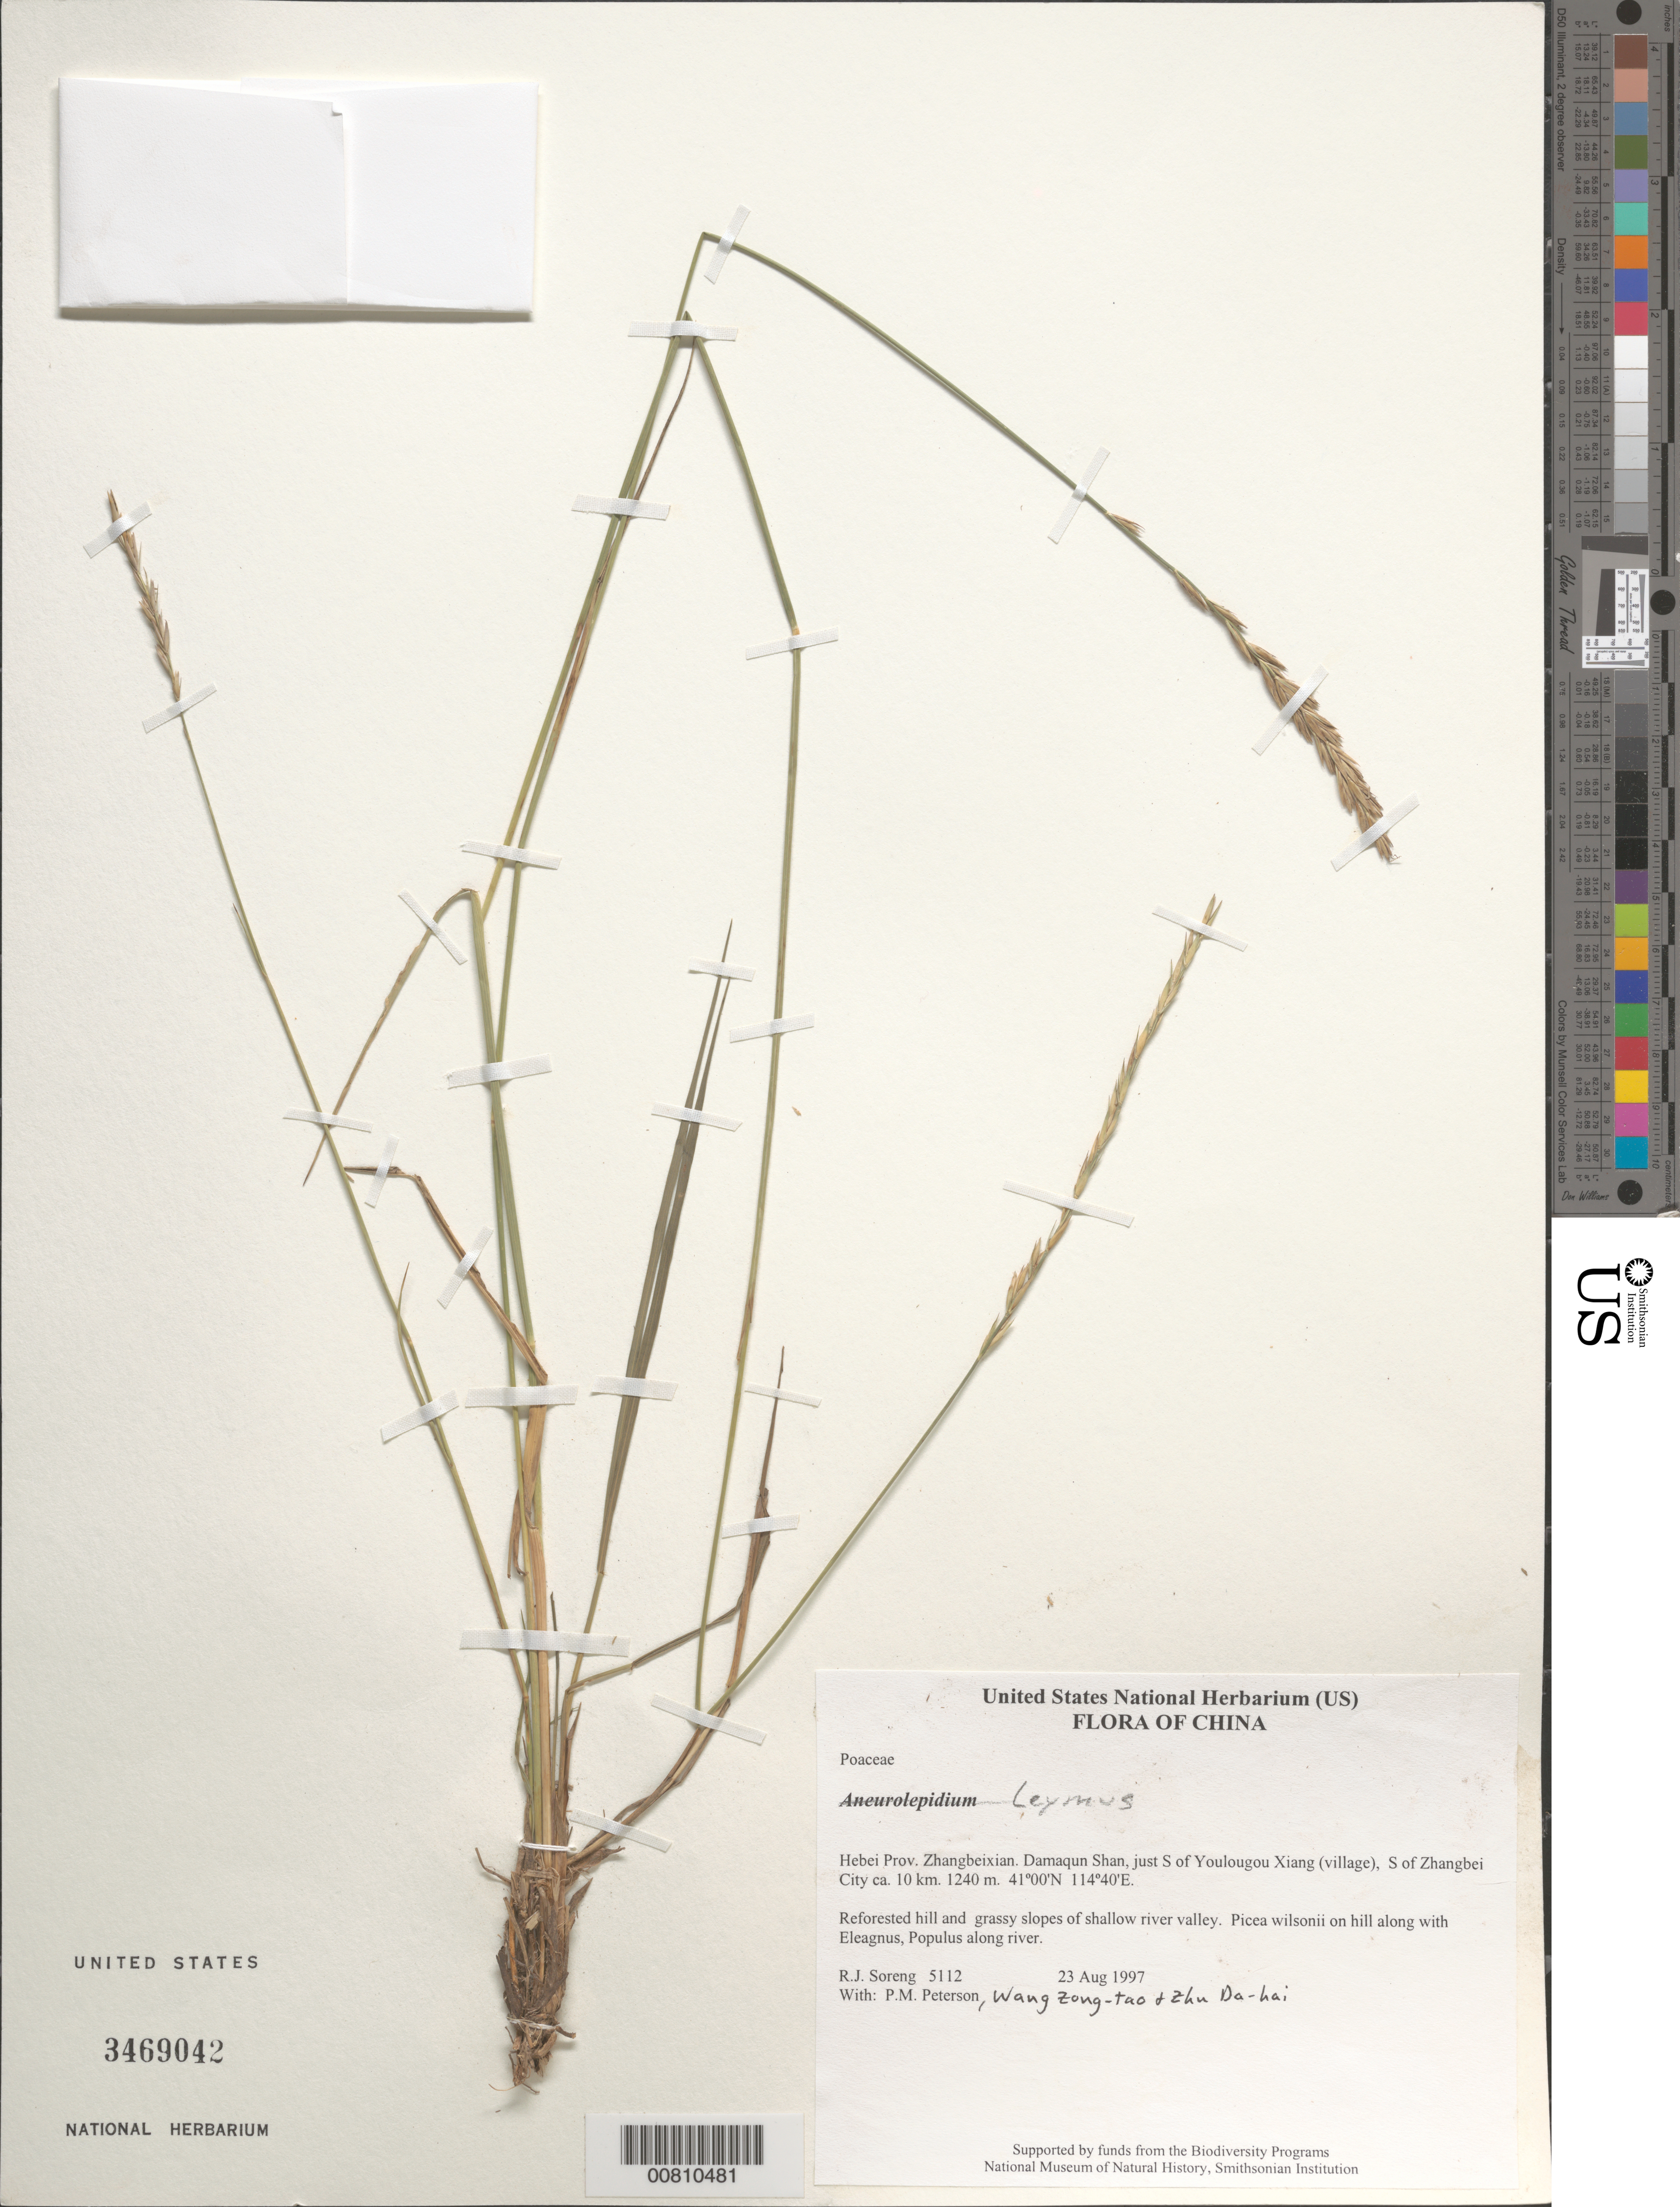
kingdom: Plantae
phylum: Tracheophyta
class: Liliopsida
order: Poales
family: Poaceae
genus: Leymus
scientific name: Leymus sp.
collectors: R. J. Soreng, P. M. Peterson & Zhu Da-hai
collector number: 5112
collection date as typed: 23 Aug 1997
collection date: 1997-08-23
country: China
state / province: Hebei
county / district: Zhangbeixian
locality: Damaqun Shan, just S of Youlougou Xiang (village), S of Zhangbei City ca. 10 km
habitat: Reforested hill and grassy slopes of shallow river valley. Picea wilsonii on hill along with Eleagnus, Populus along river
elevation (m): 1240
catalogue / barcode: US 3469042